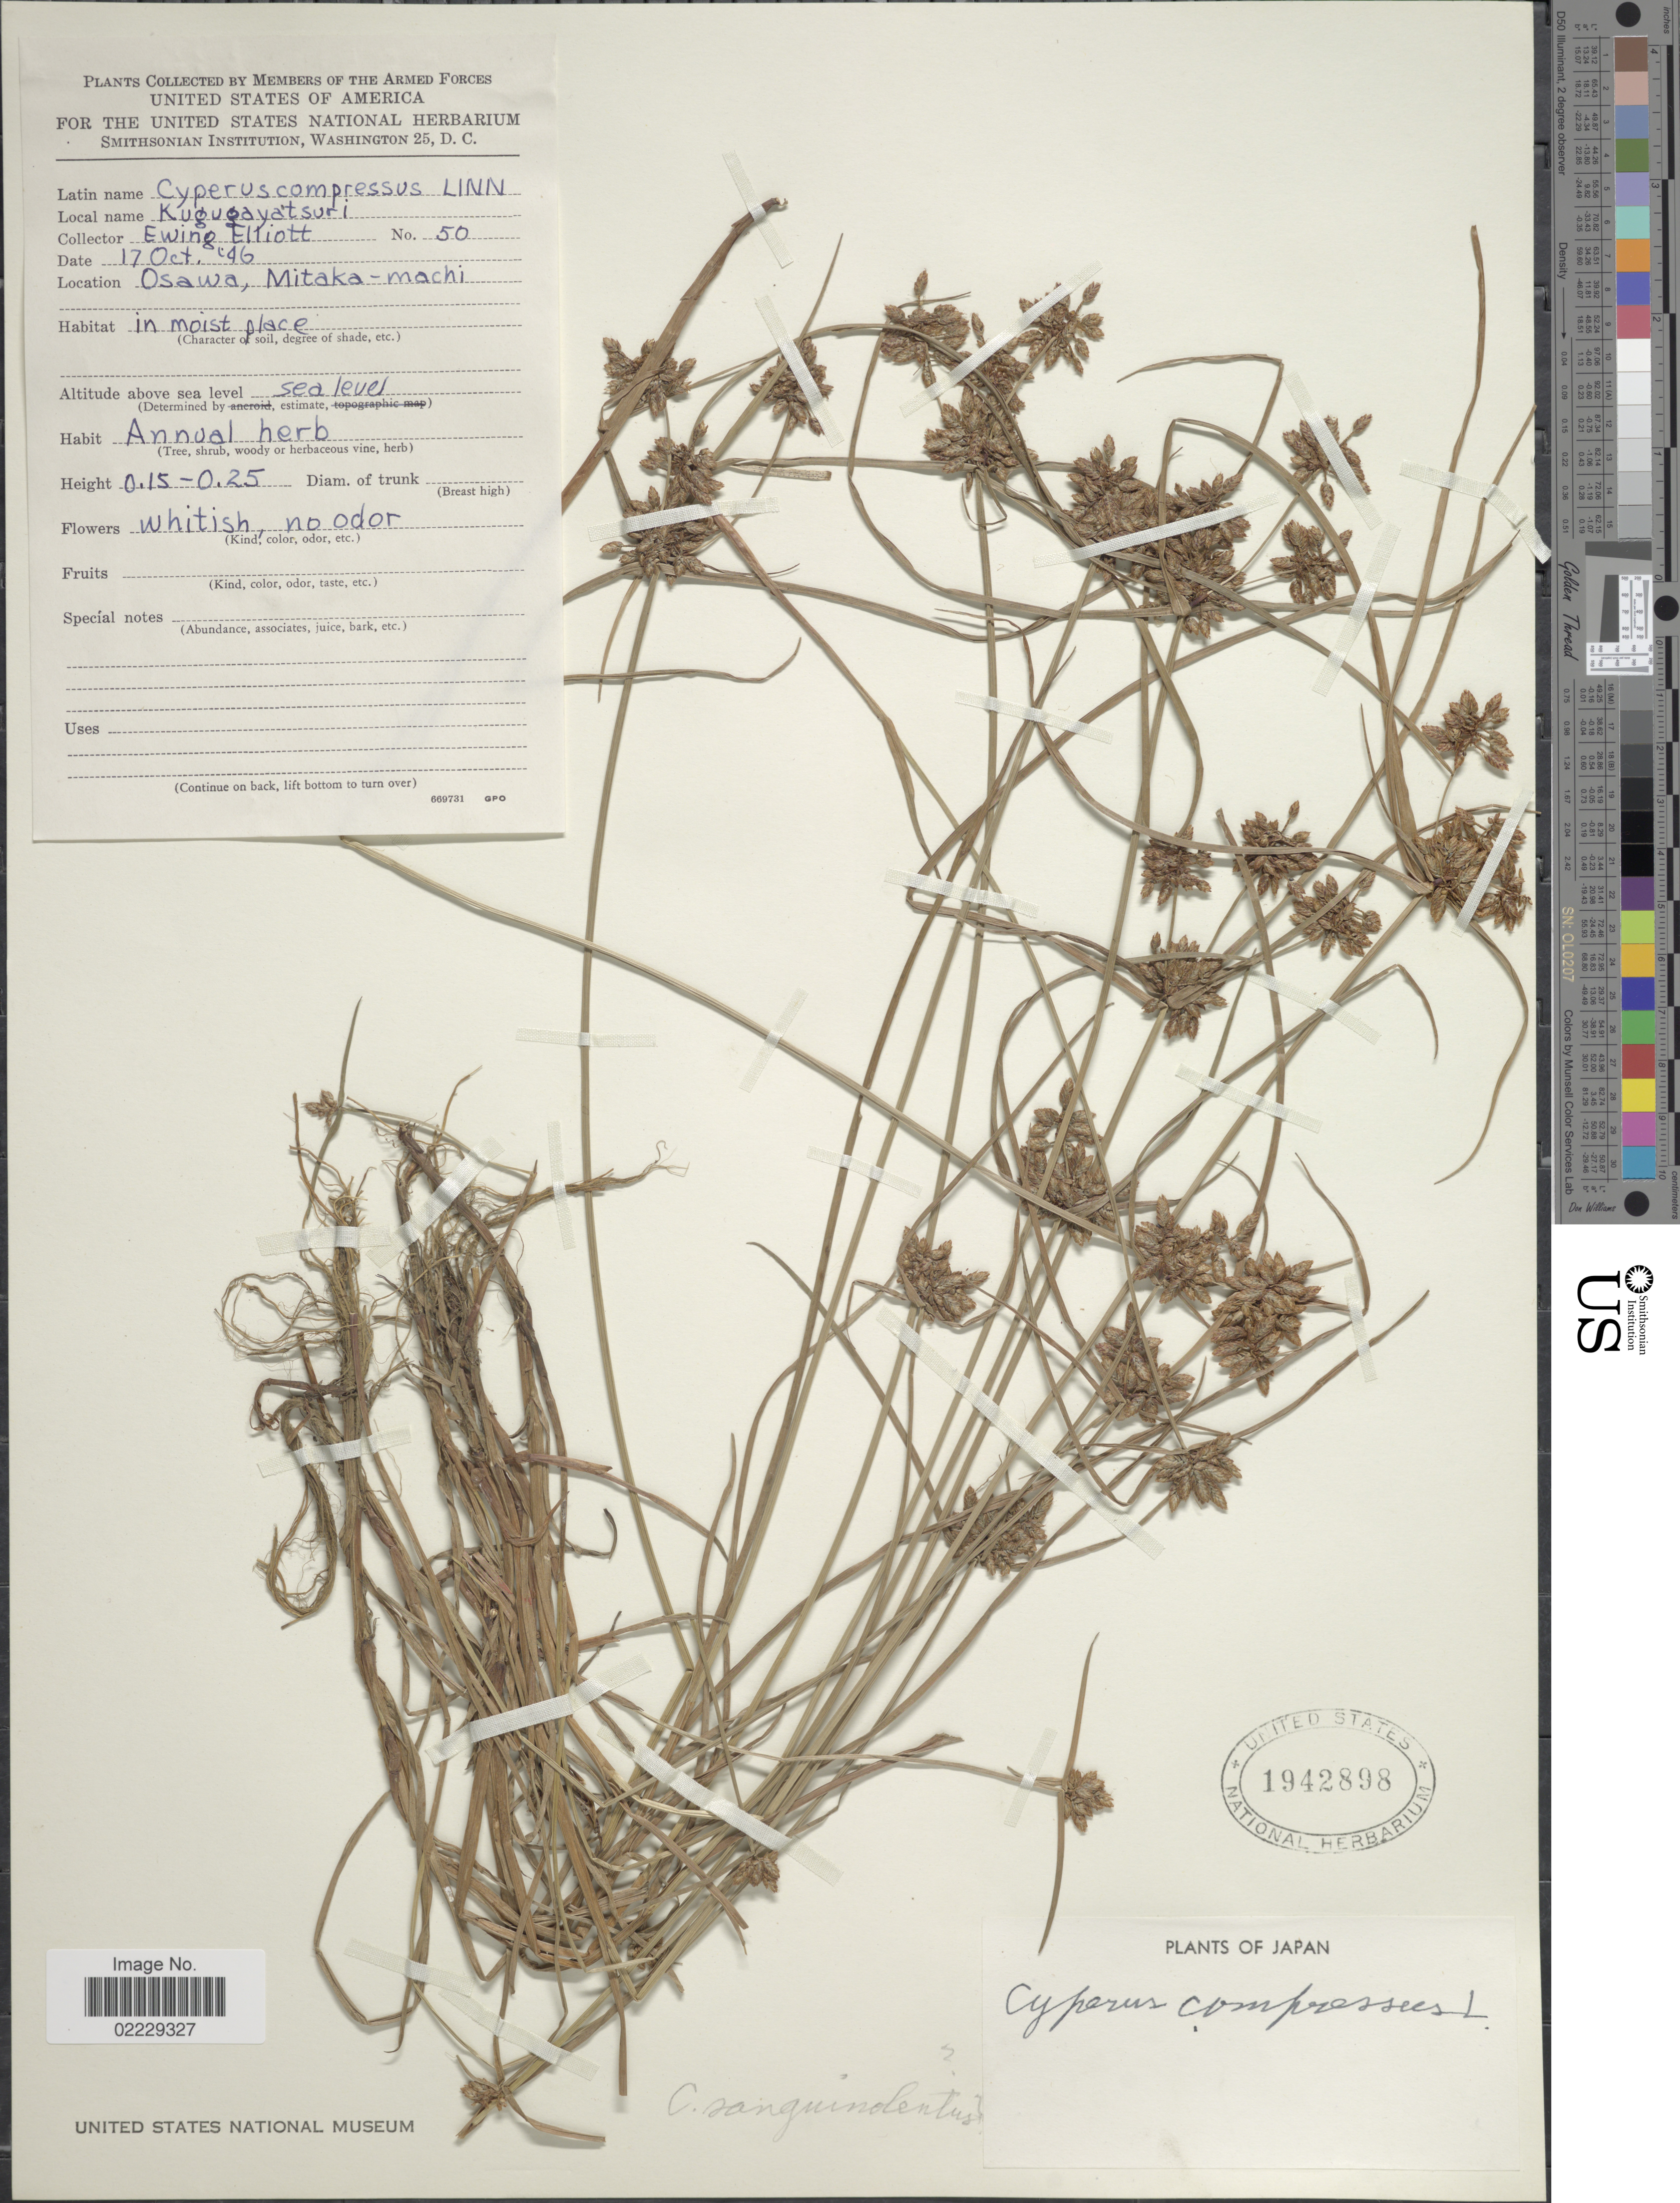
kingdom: Plantae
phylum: Tracheophyta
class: Liliopsida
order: Poales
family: Cyperaceae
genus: Cyperus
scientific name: Cyperus sanguinolentus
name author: Vahl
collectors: E. Elliott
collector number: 50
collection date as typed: Transcribed d/m/y: 17/10/46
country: Japan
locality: Osawa, Mitaka - machi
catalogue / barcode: US 1942898